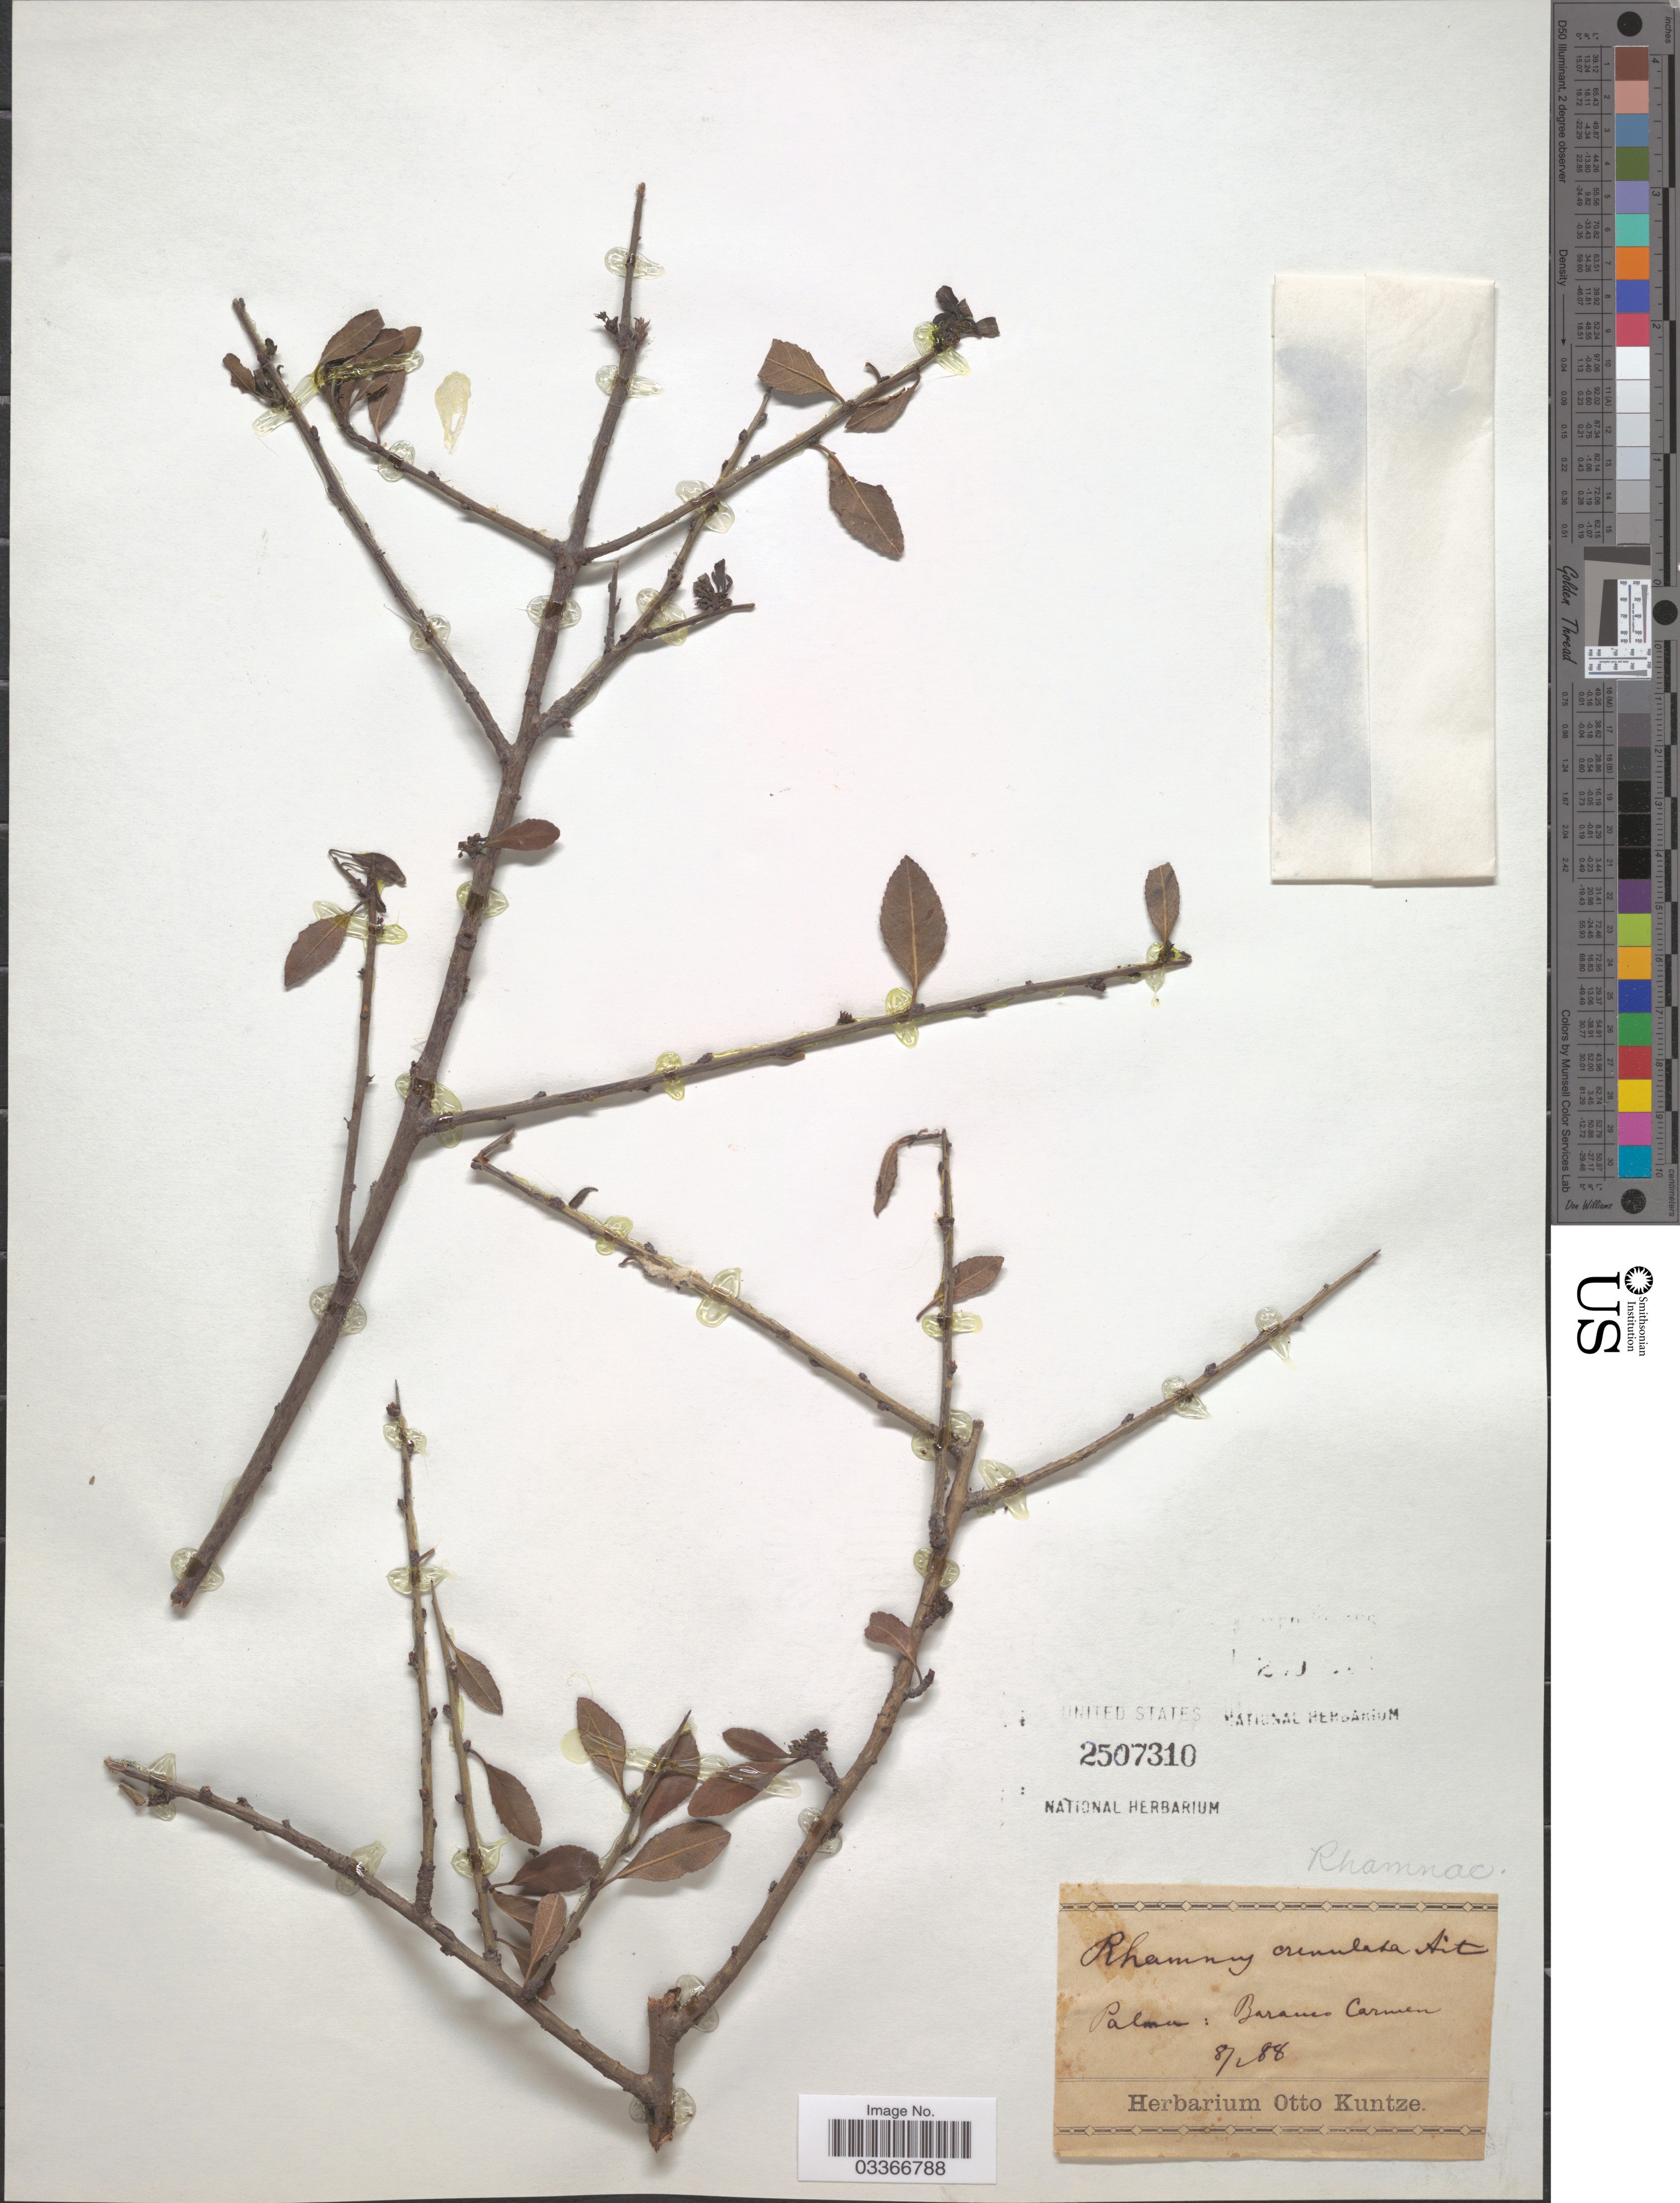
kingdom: Plantae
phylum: Tracheophyta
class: Magnoliopsida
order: Rosales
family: Rhamnaceae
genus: Rhamnus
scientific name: Rhamnus crenulata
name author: Aiton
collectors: ex herb. Otto Kuntze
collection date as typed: Transcribed d/m/y: 8/2/88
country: Italy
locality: Palma: Baranzo Carmen. [interpreted]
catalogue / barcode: US 2507310